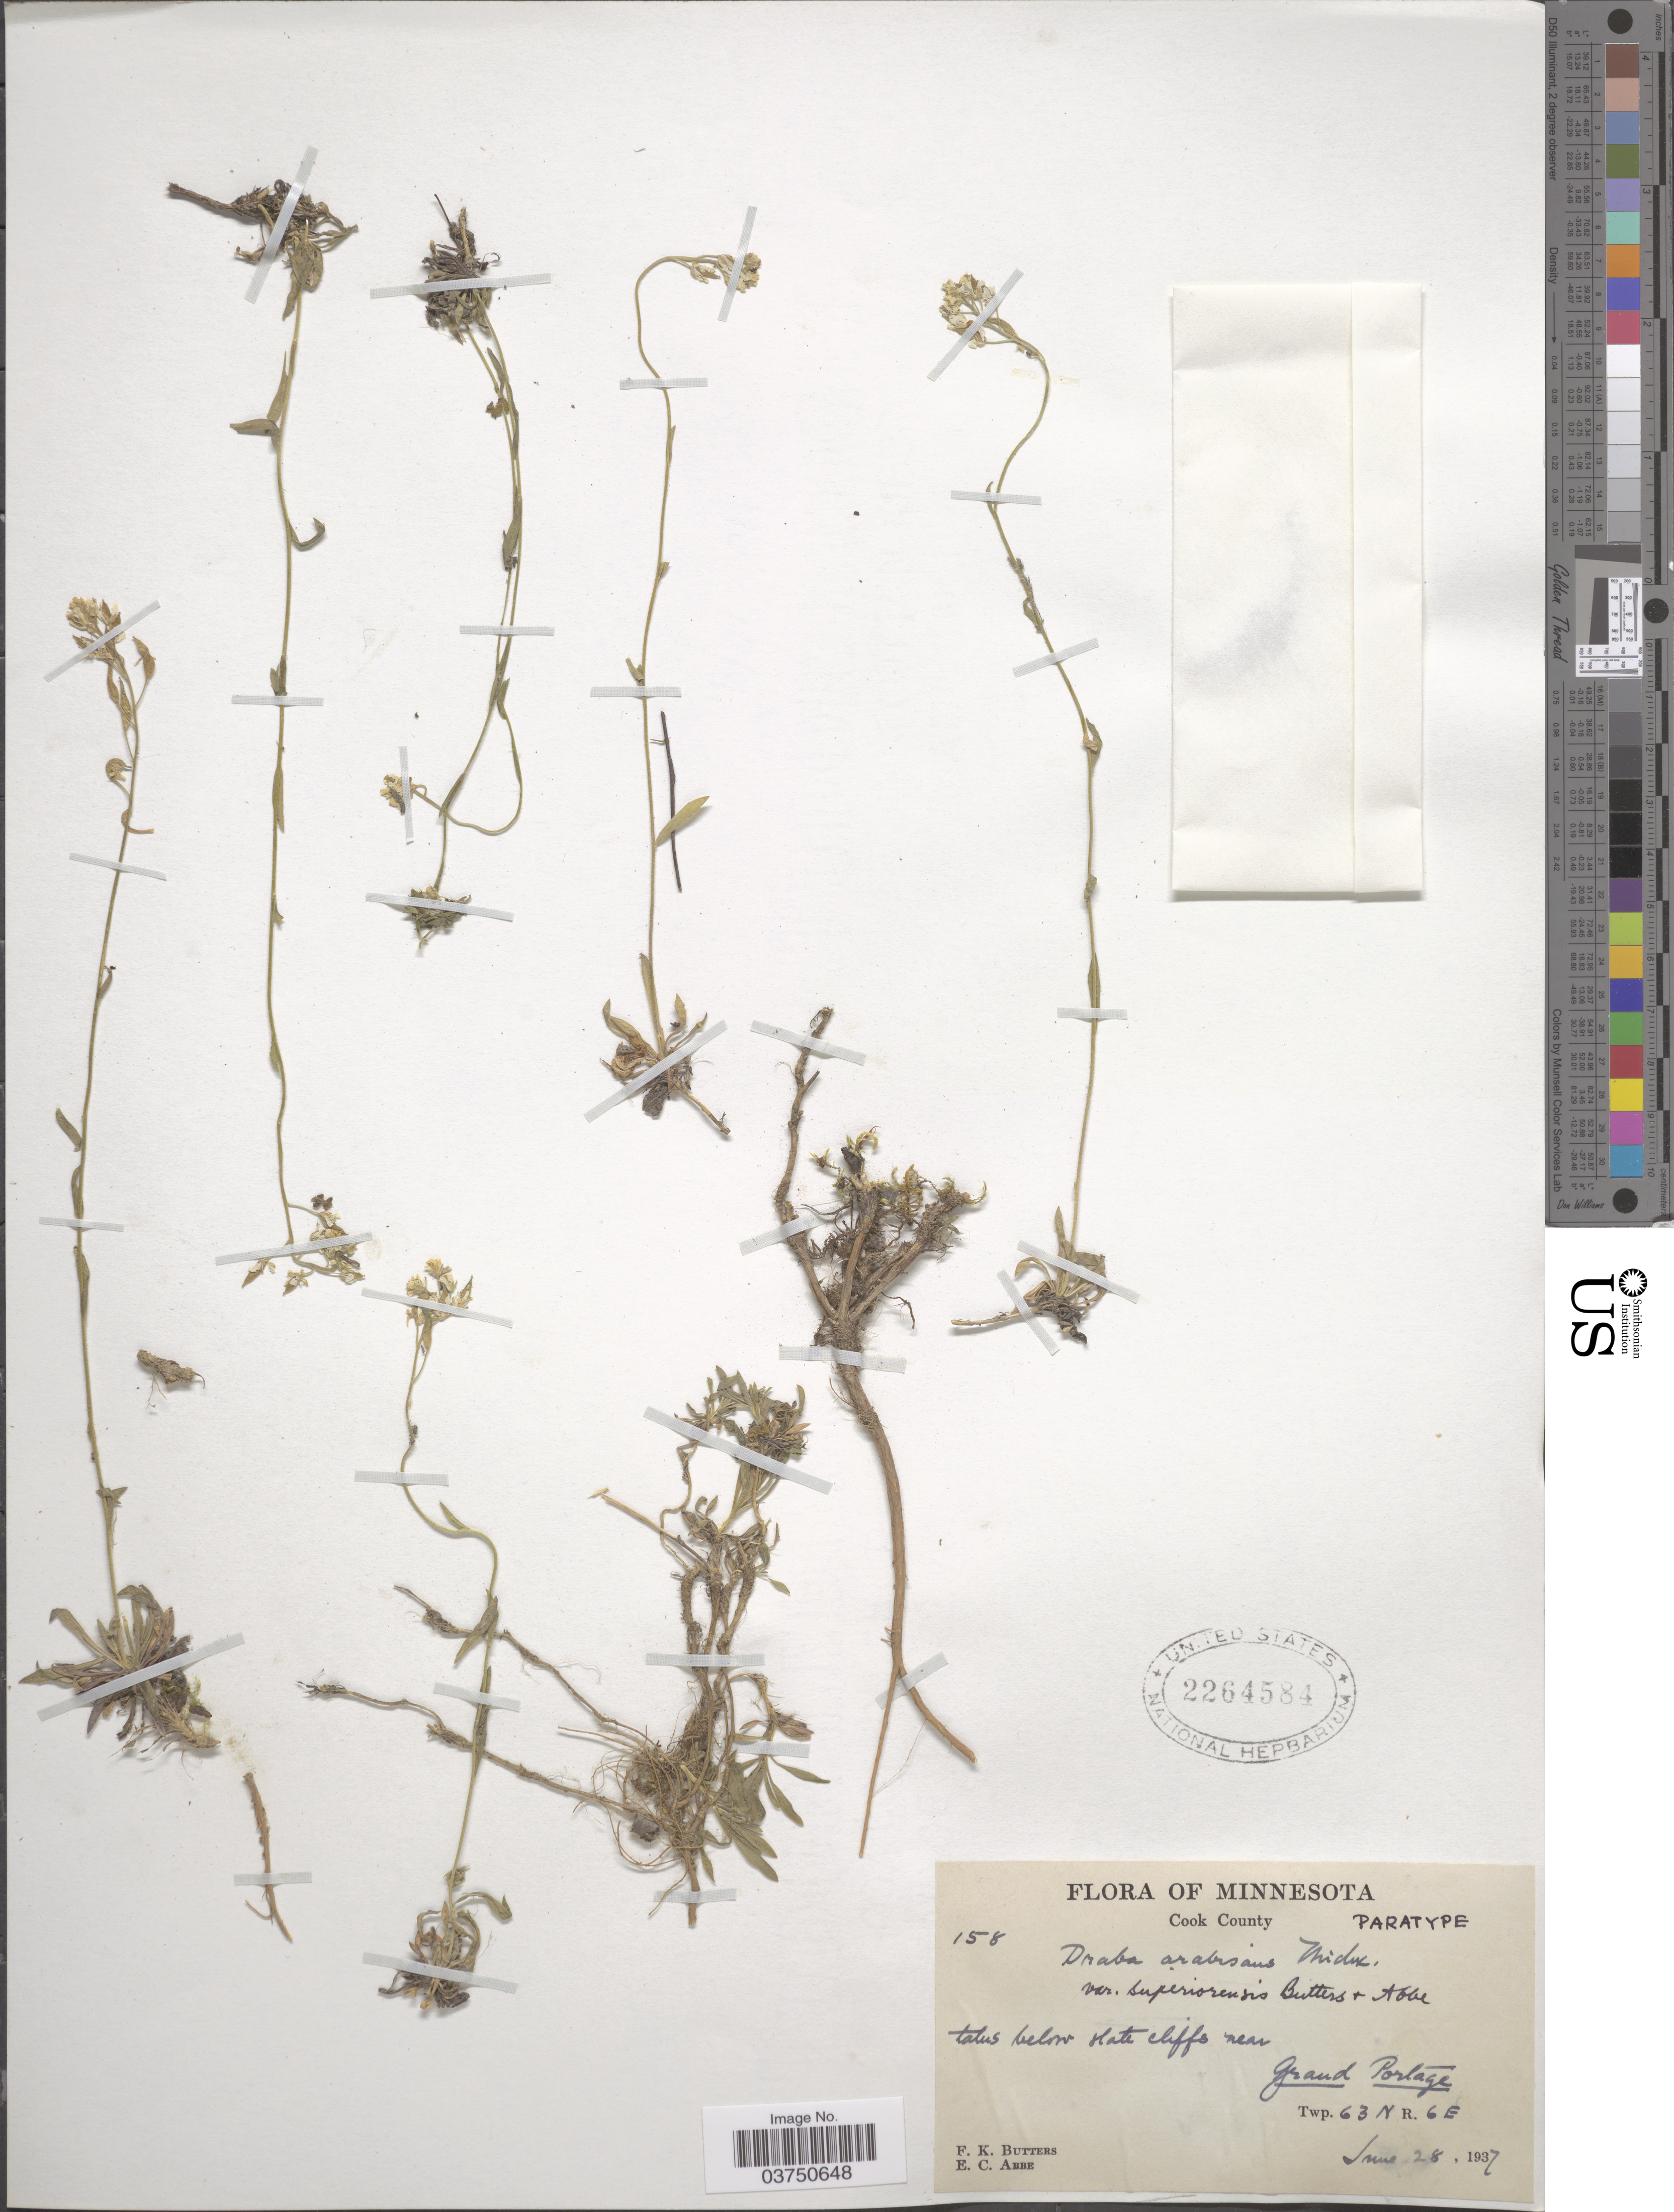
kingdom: Plantae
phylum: Tracheophyta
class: Magnoliopsida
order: Brassicales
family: Brassicaceae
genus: Draba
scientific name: Draba arabisans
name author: Michx.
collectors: F. K. Butters & E. C. Abbe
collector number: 158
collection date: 1937-06-28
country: United States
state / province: Minnesota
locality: Cook County. Talus below slate cliffs near Grand Portage. Twp. 63 N R. 6E.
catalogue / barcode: US 2264584